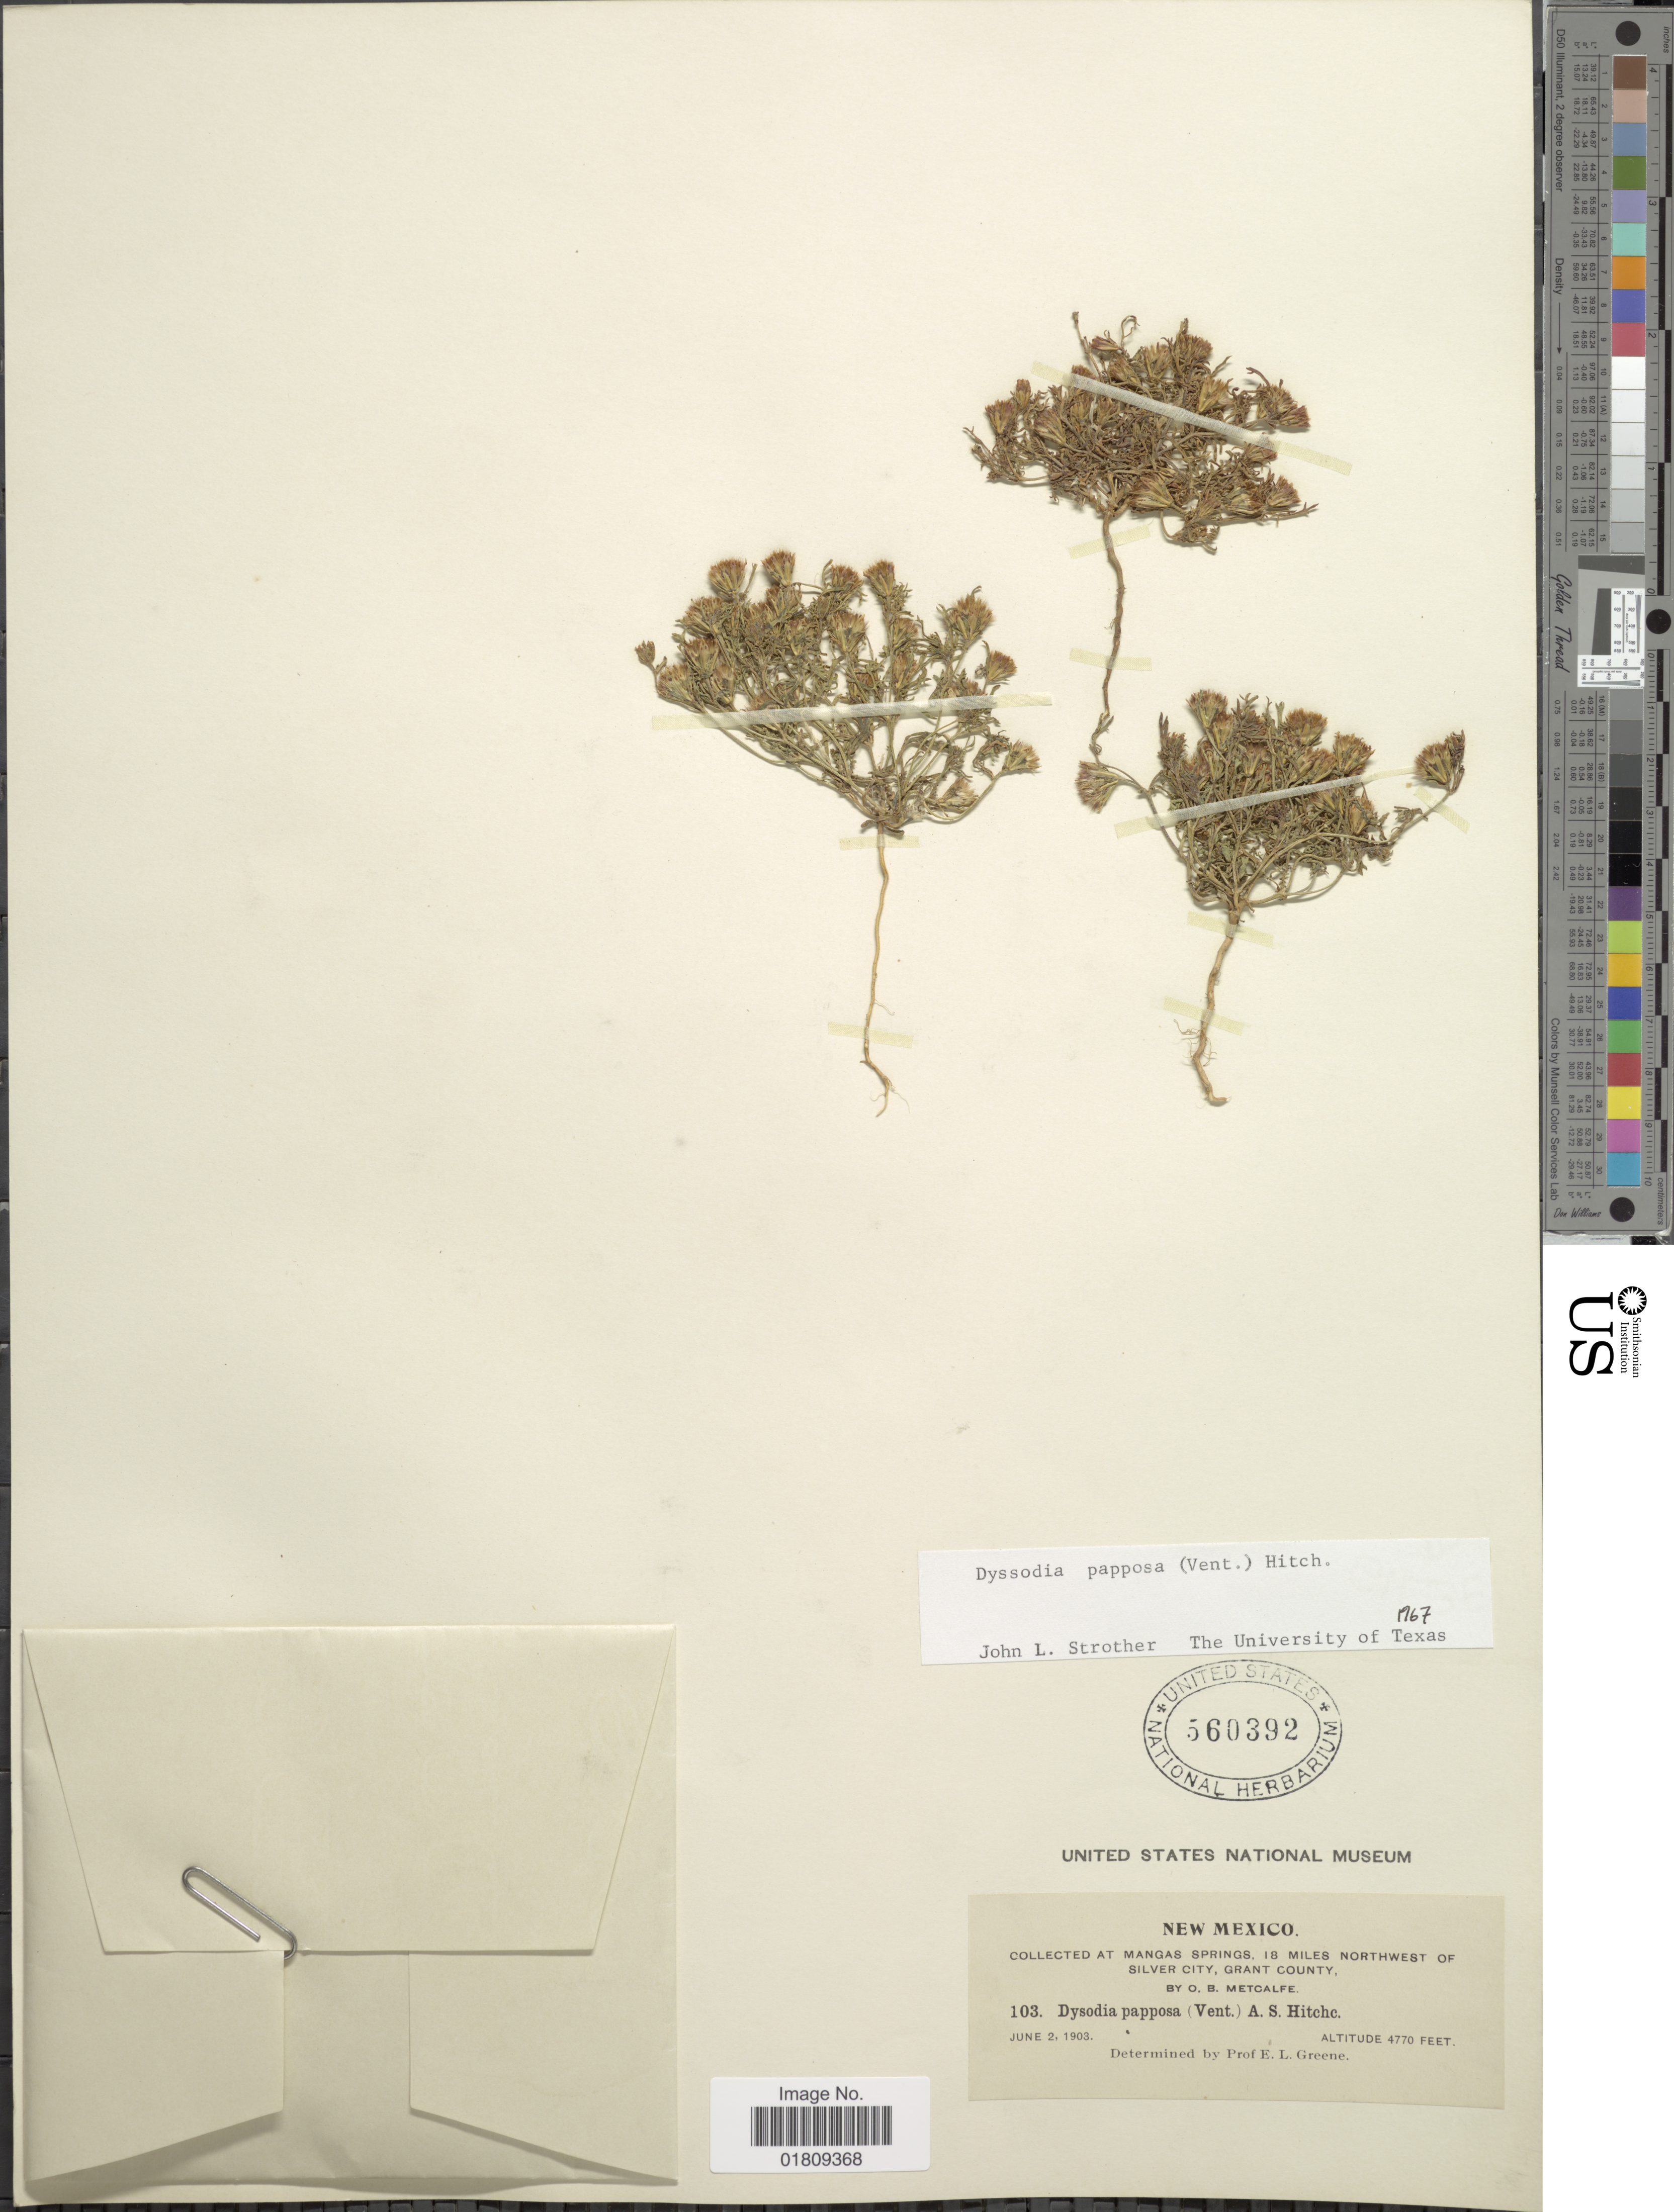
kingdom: Plantae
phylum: Tracheophyta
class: Magnoliopsida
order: Asterales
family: Asteraceae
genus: Dyssodia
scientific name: Dyssodia papposa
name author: (Vent.) Hitchc.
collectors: O. B. Metcalfe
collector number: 103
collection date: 1903-06-02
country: United States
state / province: New Mexico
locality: Mangas Springs, 18 miles northwest of Silver City, Grant County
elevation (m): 1454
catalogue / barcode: US 560392